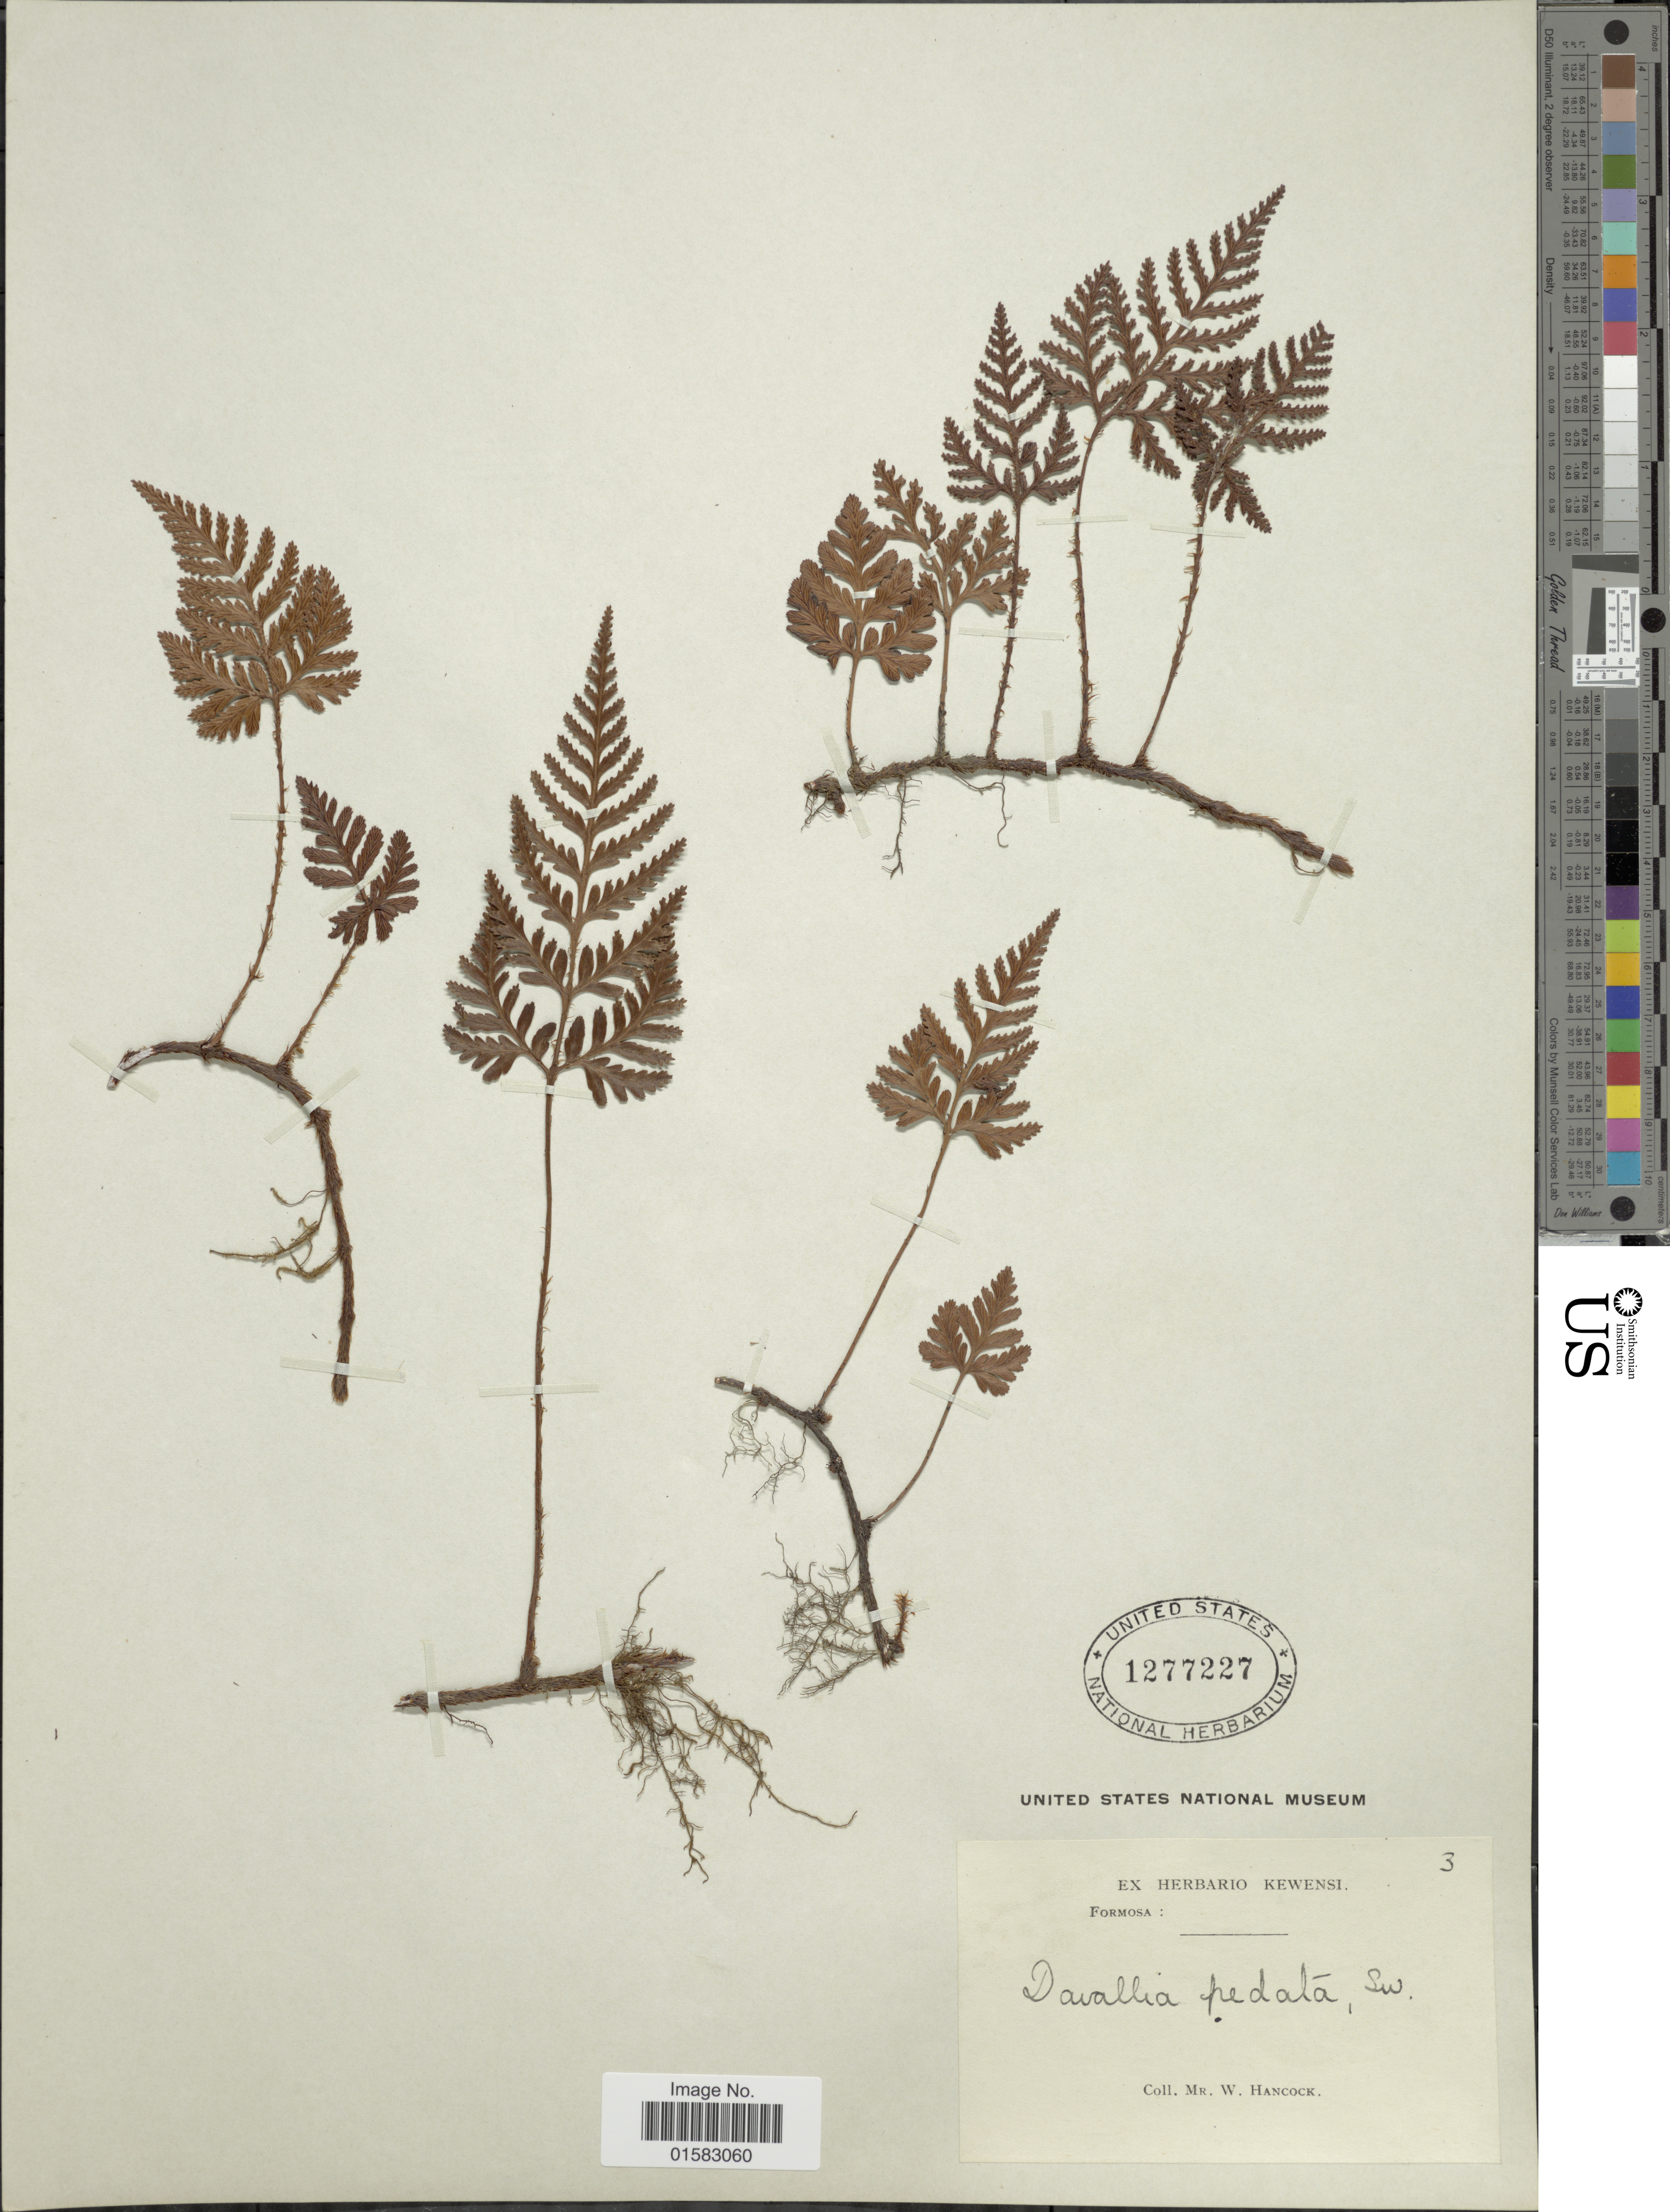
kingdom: Plantae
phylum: Tracheophyta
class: Polypodiopsida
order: Polypodiales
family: Davalliaceae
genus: Davallia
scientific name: Davallia repens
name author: (L. f.) Kuhn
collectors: W. Hancock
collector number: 3?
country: Taiwan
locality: Formosa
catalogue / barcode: US 1277227